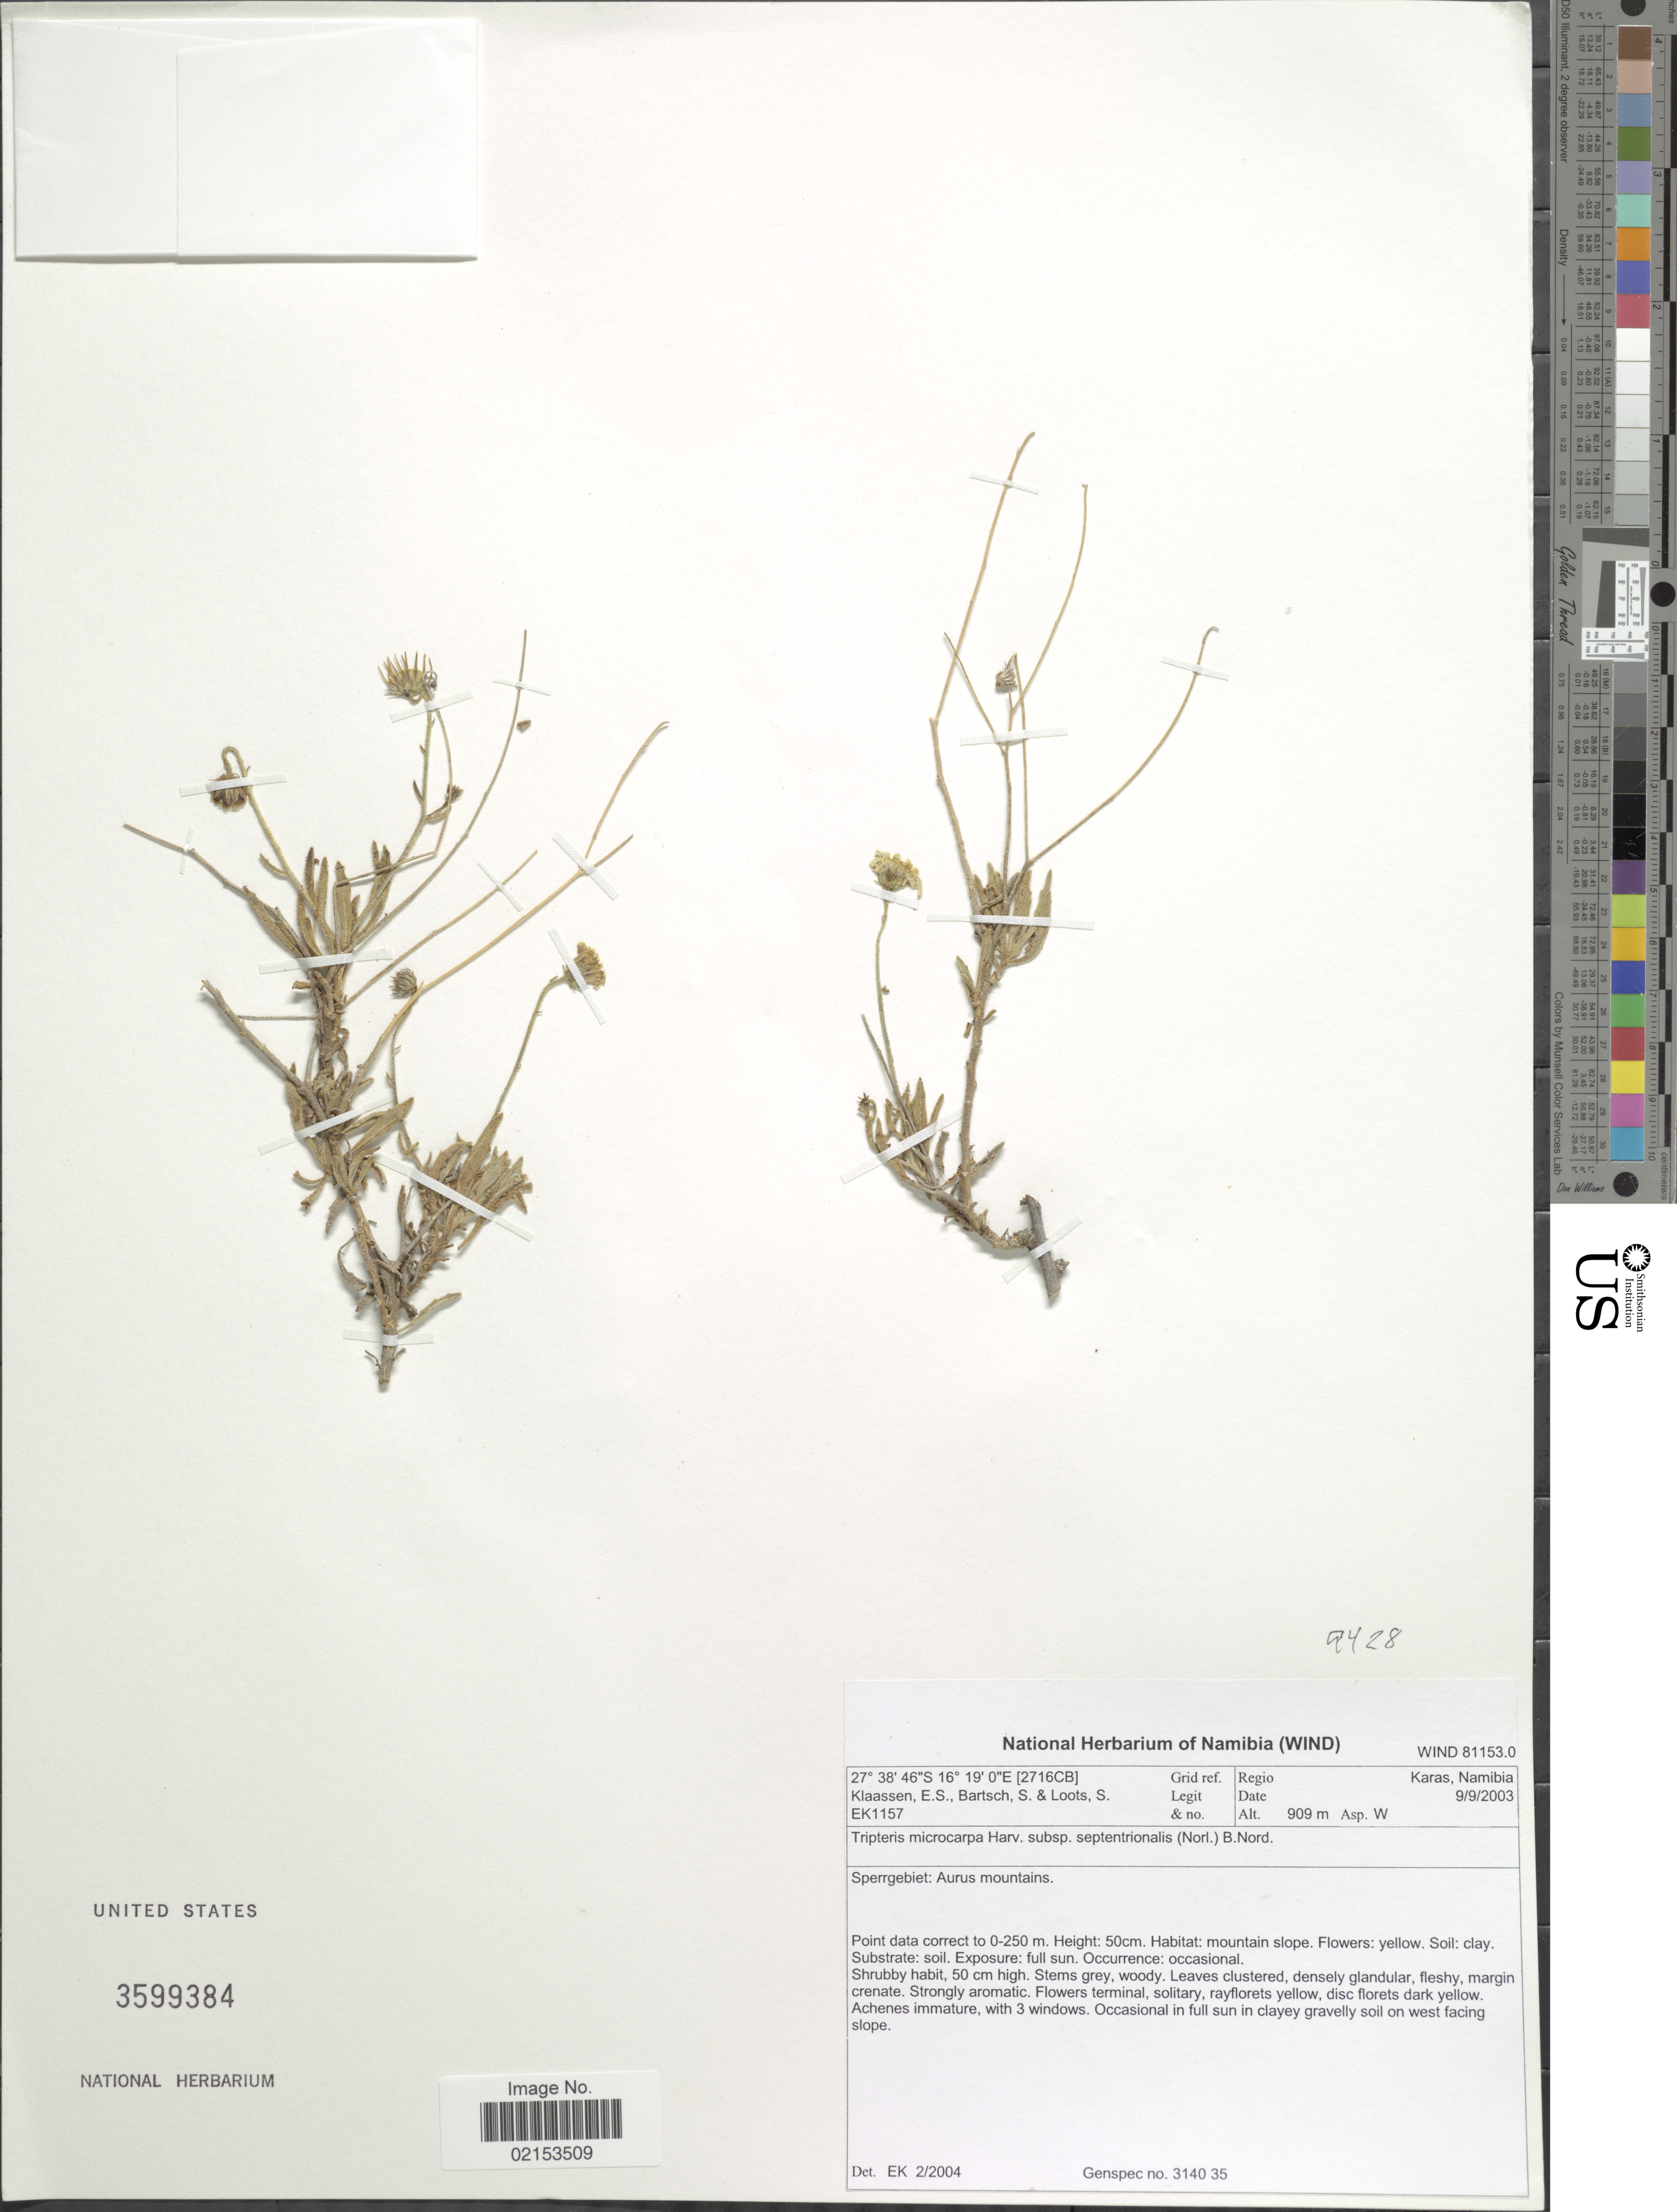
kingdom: Plantae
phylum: Tracheophyta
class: Magnoliopsida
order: Asterales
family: Asteraceae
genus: Tripteris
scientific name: Tripteris microcarpa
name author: Harv.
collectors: E. S. Klaassen, S. Bartsch & S. Loots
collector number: EK 1157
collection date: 2003-09-09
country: Namibia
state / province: Karas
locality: Sperrgebiet: Aurus mountains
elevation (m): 909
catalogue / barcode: US 3599384